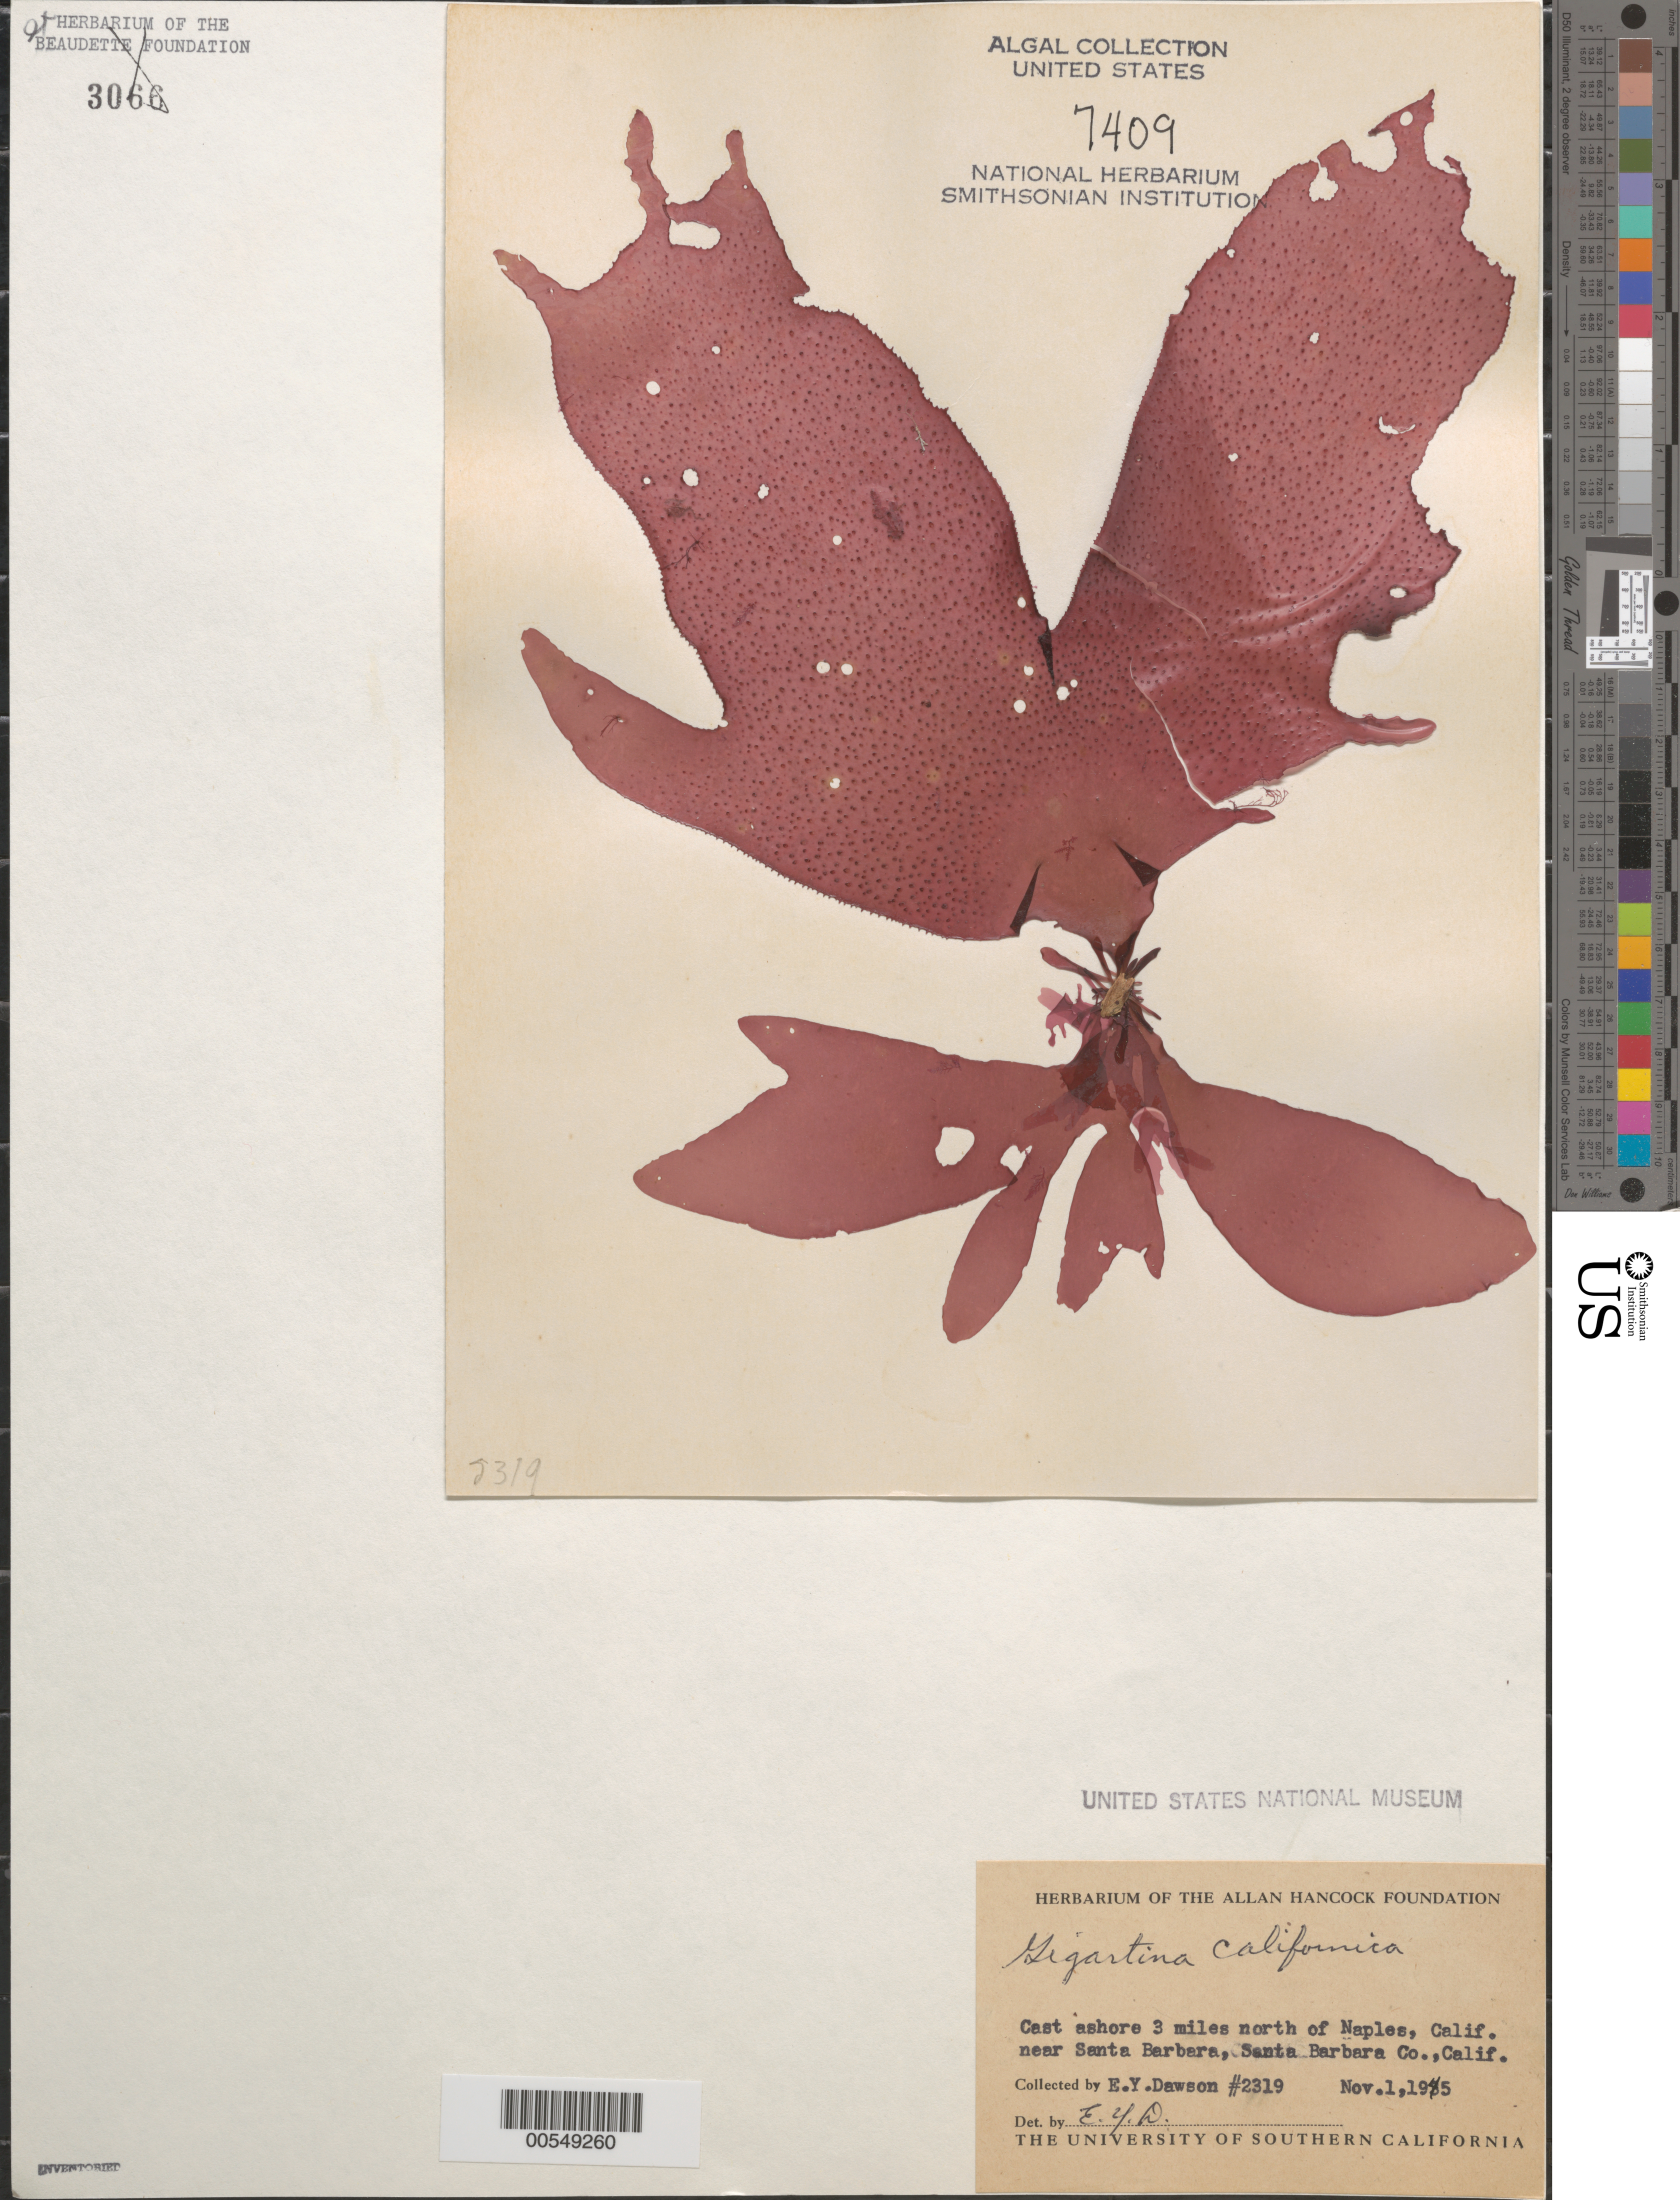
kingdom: Plantae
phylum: Rhodophyta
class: Florideophyceae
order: Gigartinales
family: Gigartinaceae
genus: Chondracanthus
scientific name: Chondracanthus corymbiferus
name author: (Kütz.) Guiry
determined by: Algae name updating Project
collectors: E. Y. Dawson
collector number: EYD 2319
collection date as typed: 01 Nov 1945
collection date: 1945-11-01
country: United States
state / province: California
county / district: Santa Barbara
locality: Near Santa Barbara, 3 miles north of Naples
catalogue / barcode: US 7409